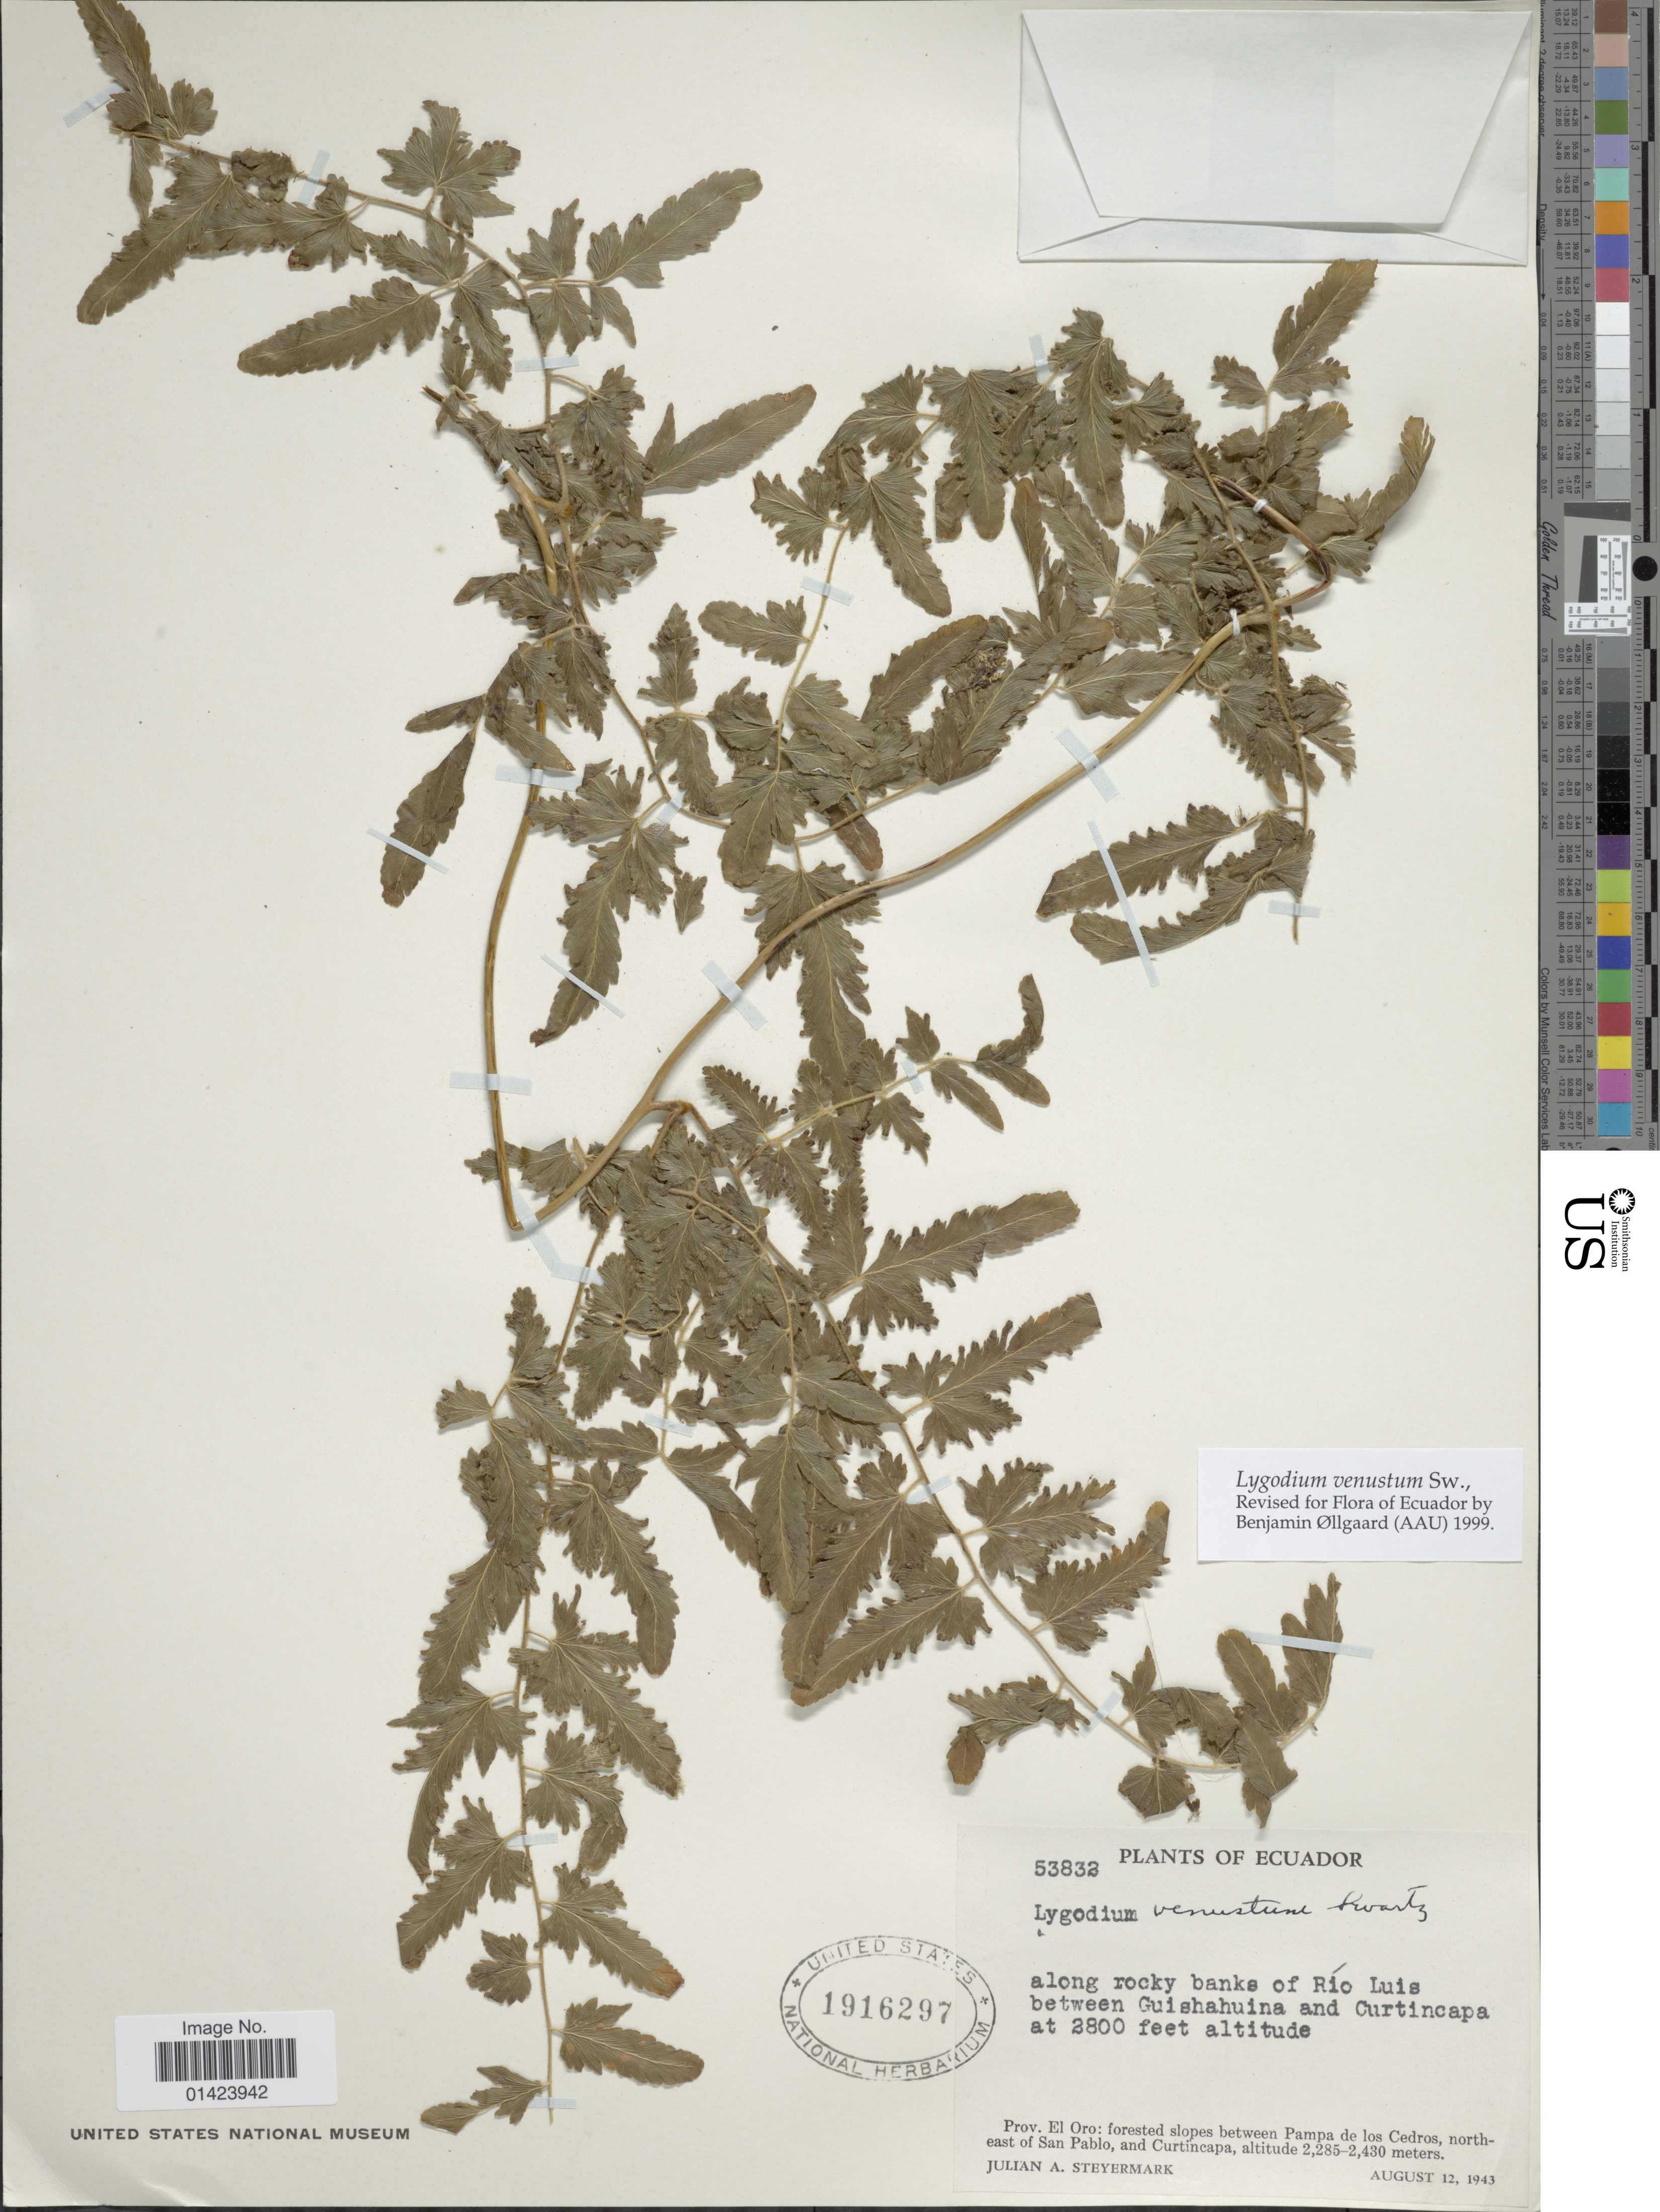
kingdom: Plantae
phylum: Tracheophyta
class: Polypodiopsida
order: Schizaeales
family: Lygodiaceae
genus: Lygodium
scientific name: Lygodium venustum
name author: Sw.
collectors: J. Steyermark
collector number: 53832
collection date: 1943-08-12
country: Ecuador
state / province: El Oro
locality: Prov. El Oro: forested slopes between Pampa de los Cedros, northeast of San Pablo,and Curtincapa, along rocky banks of Rio Luis between Guishahuina and Curtincapa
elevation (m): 2800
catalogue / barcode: US 1916297